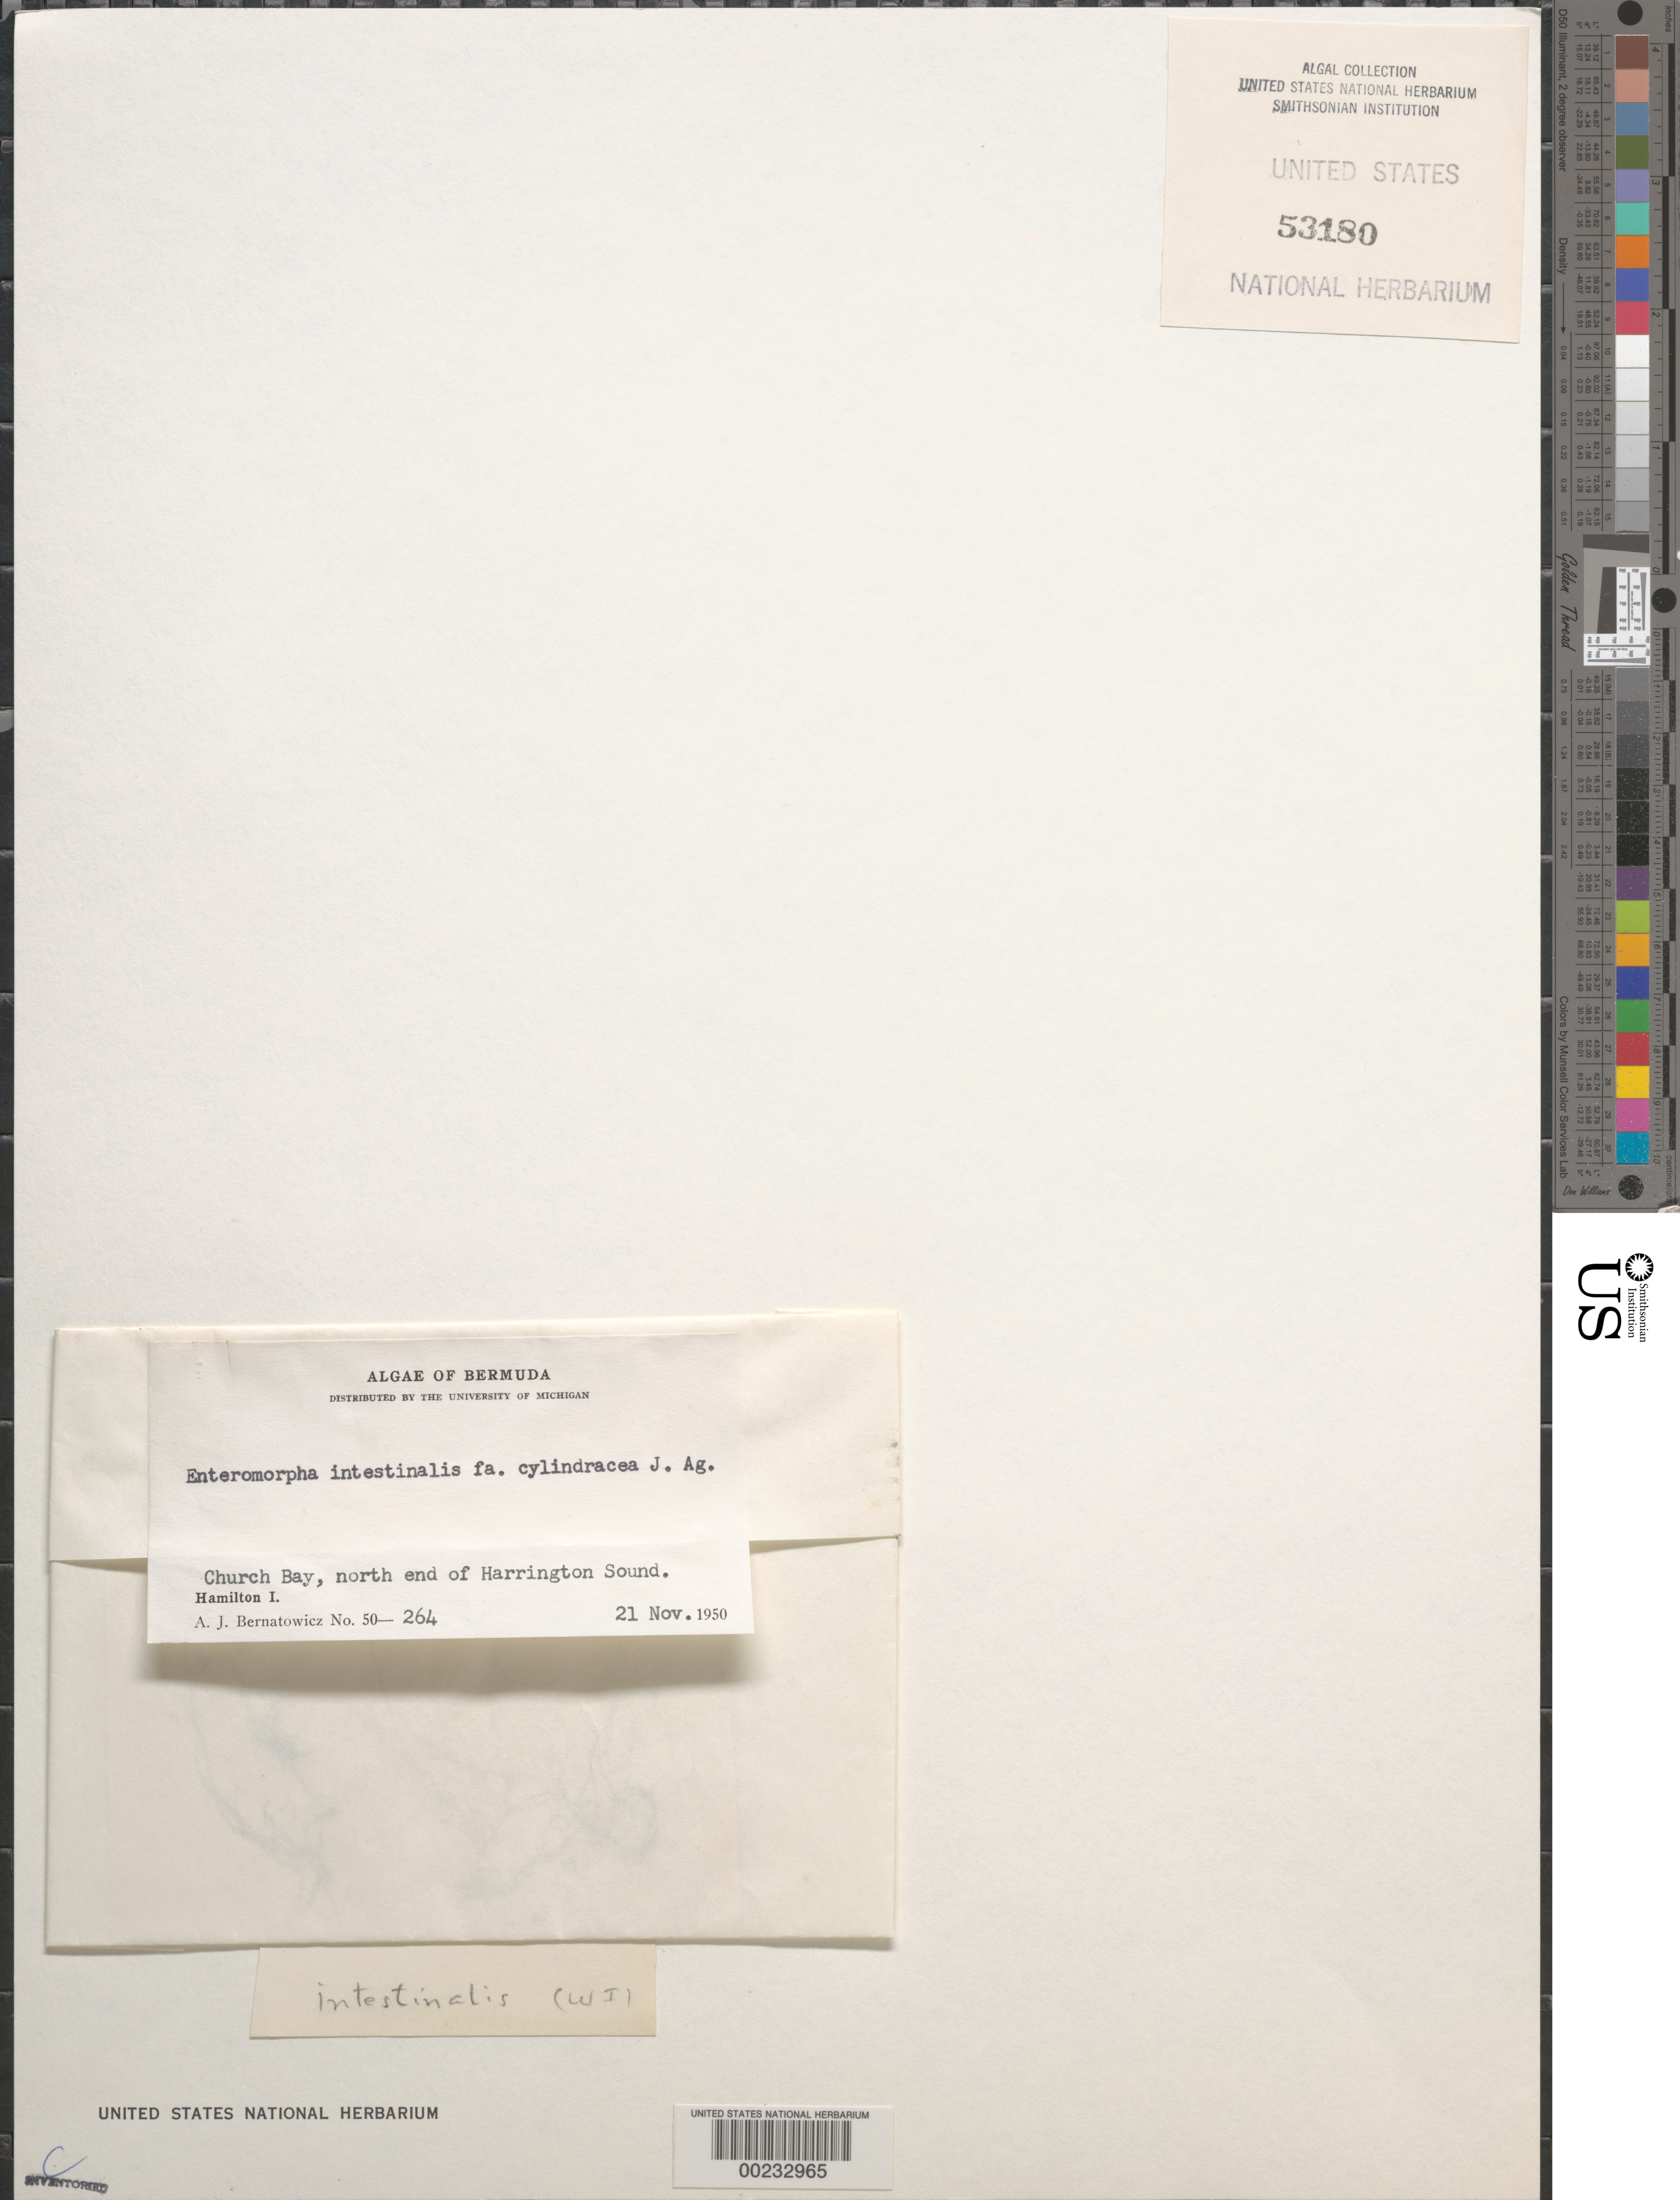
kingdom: Plantae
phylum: Chlorophyta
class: Ulvophyceae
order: Ulvales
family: Ulvaceae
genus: Ulva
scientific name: Ulva intestinalis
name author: L.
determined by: Algae name updating Project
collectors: A. Bernatowicz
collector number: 50-264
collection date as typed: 21 Nov 1950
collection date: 1950-11-21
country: Bermuda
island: Bermuda Island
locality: Church Bay, Harrington Sound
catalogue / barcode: US 53180